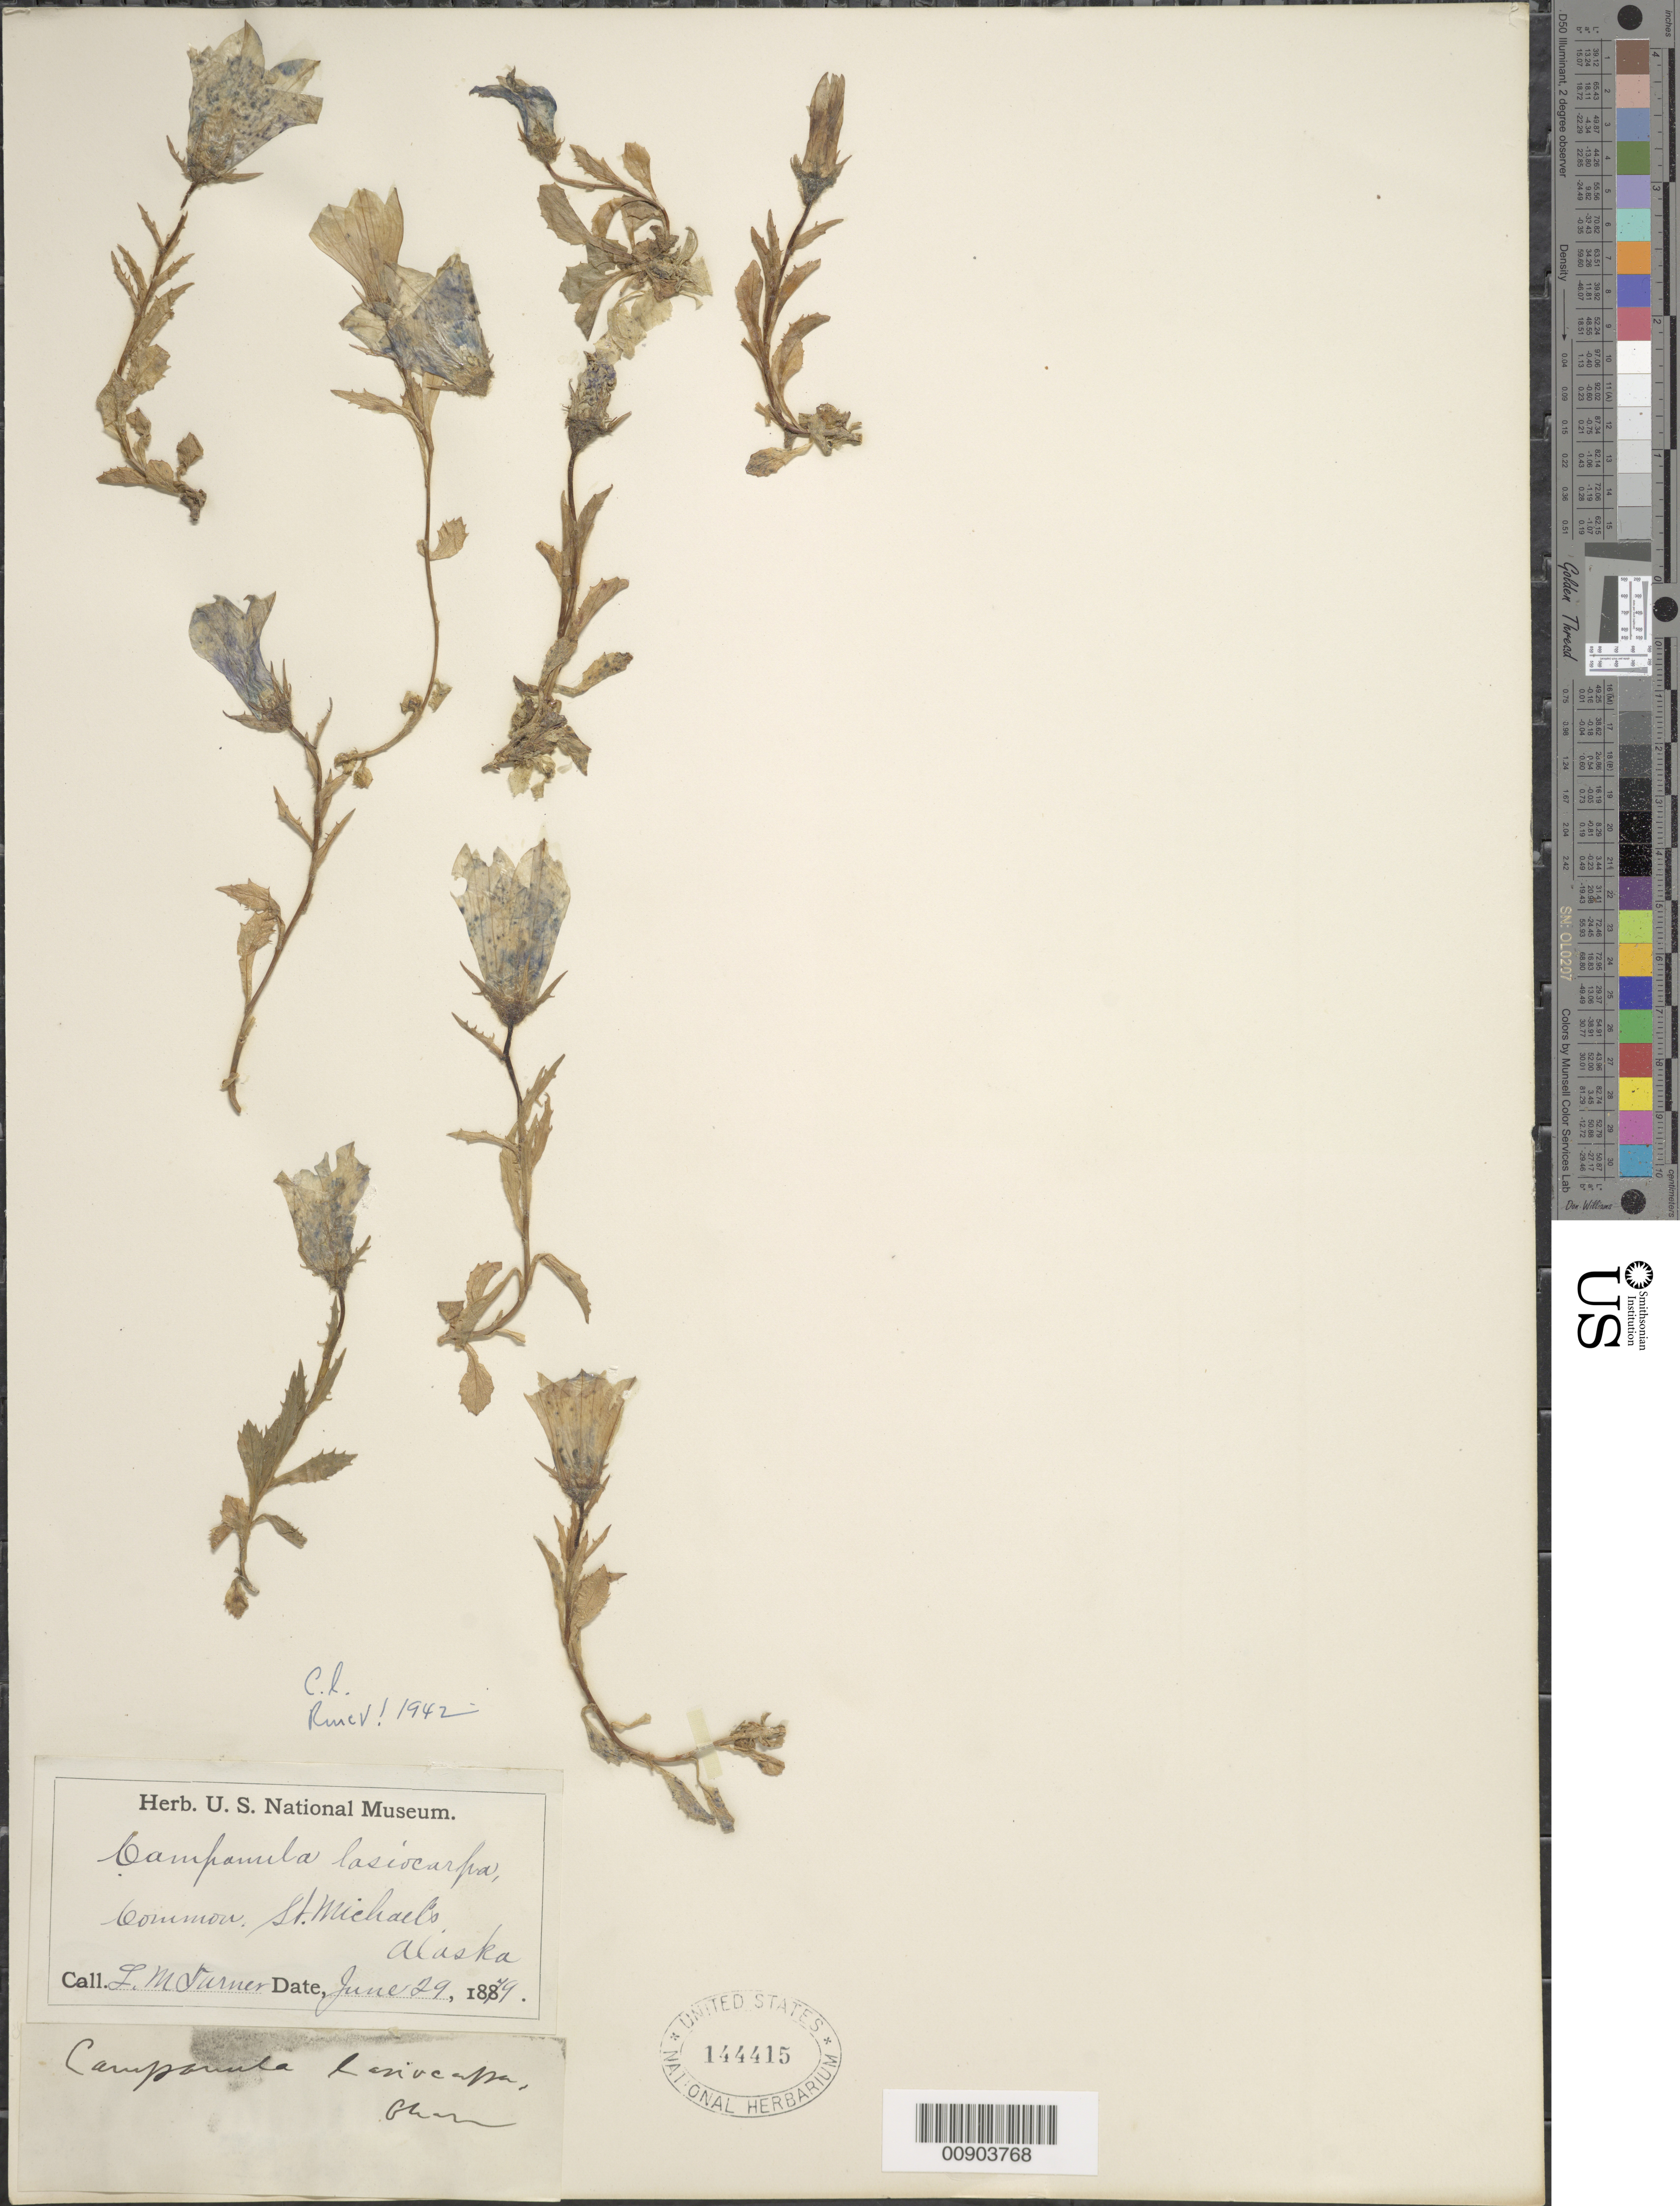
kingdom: Plantae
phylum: Tracheophyta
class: Magnoliopsida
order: Asterales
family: Campanulaceae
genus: Campanula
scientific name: Campanula lasiocarpa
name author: Cham.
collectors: L. M. Turner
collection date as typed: June 29, 1879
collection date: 1879-06-29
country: United States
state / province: Alaska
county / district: Nome Census Area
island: Atka Island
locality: St. Michael's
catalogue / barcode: US 144415